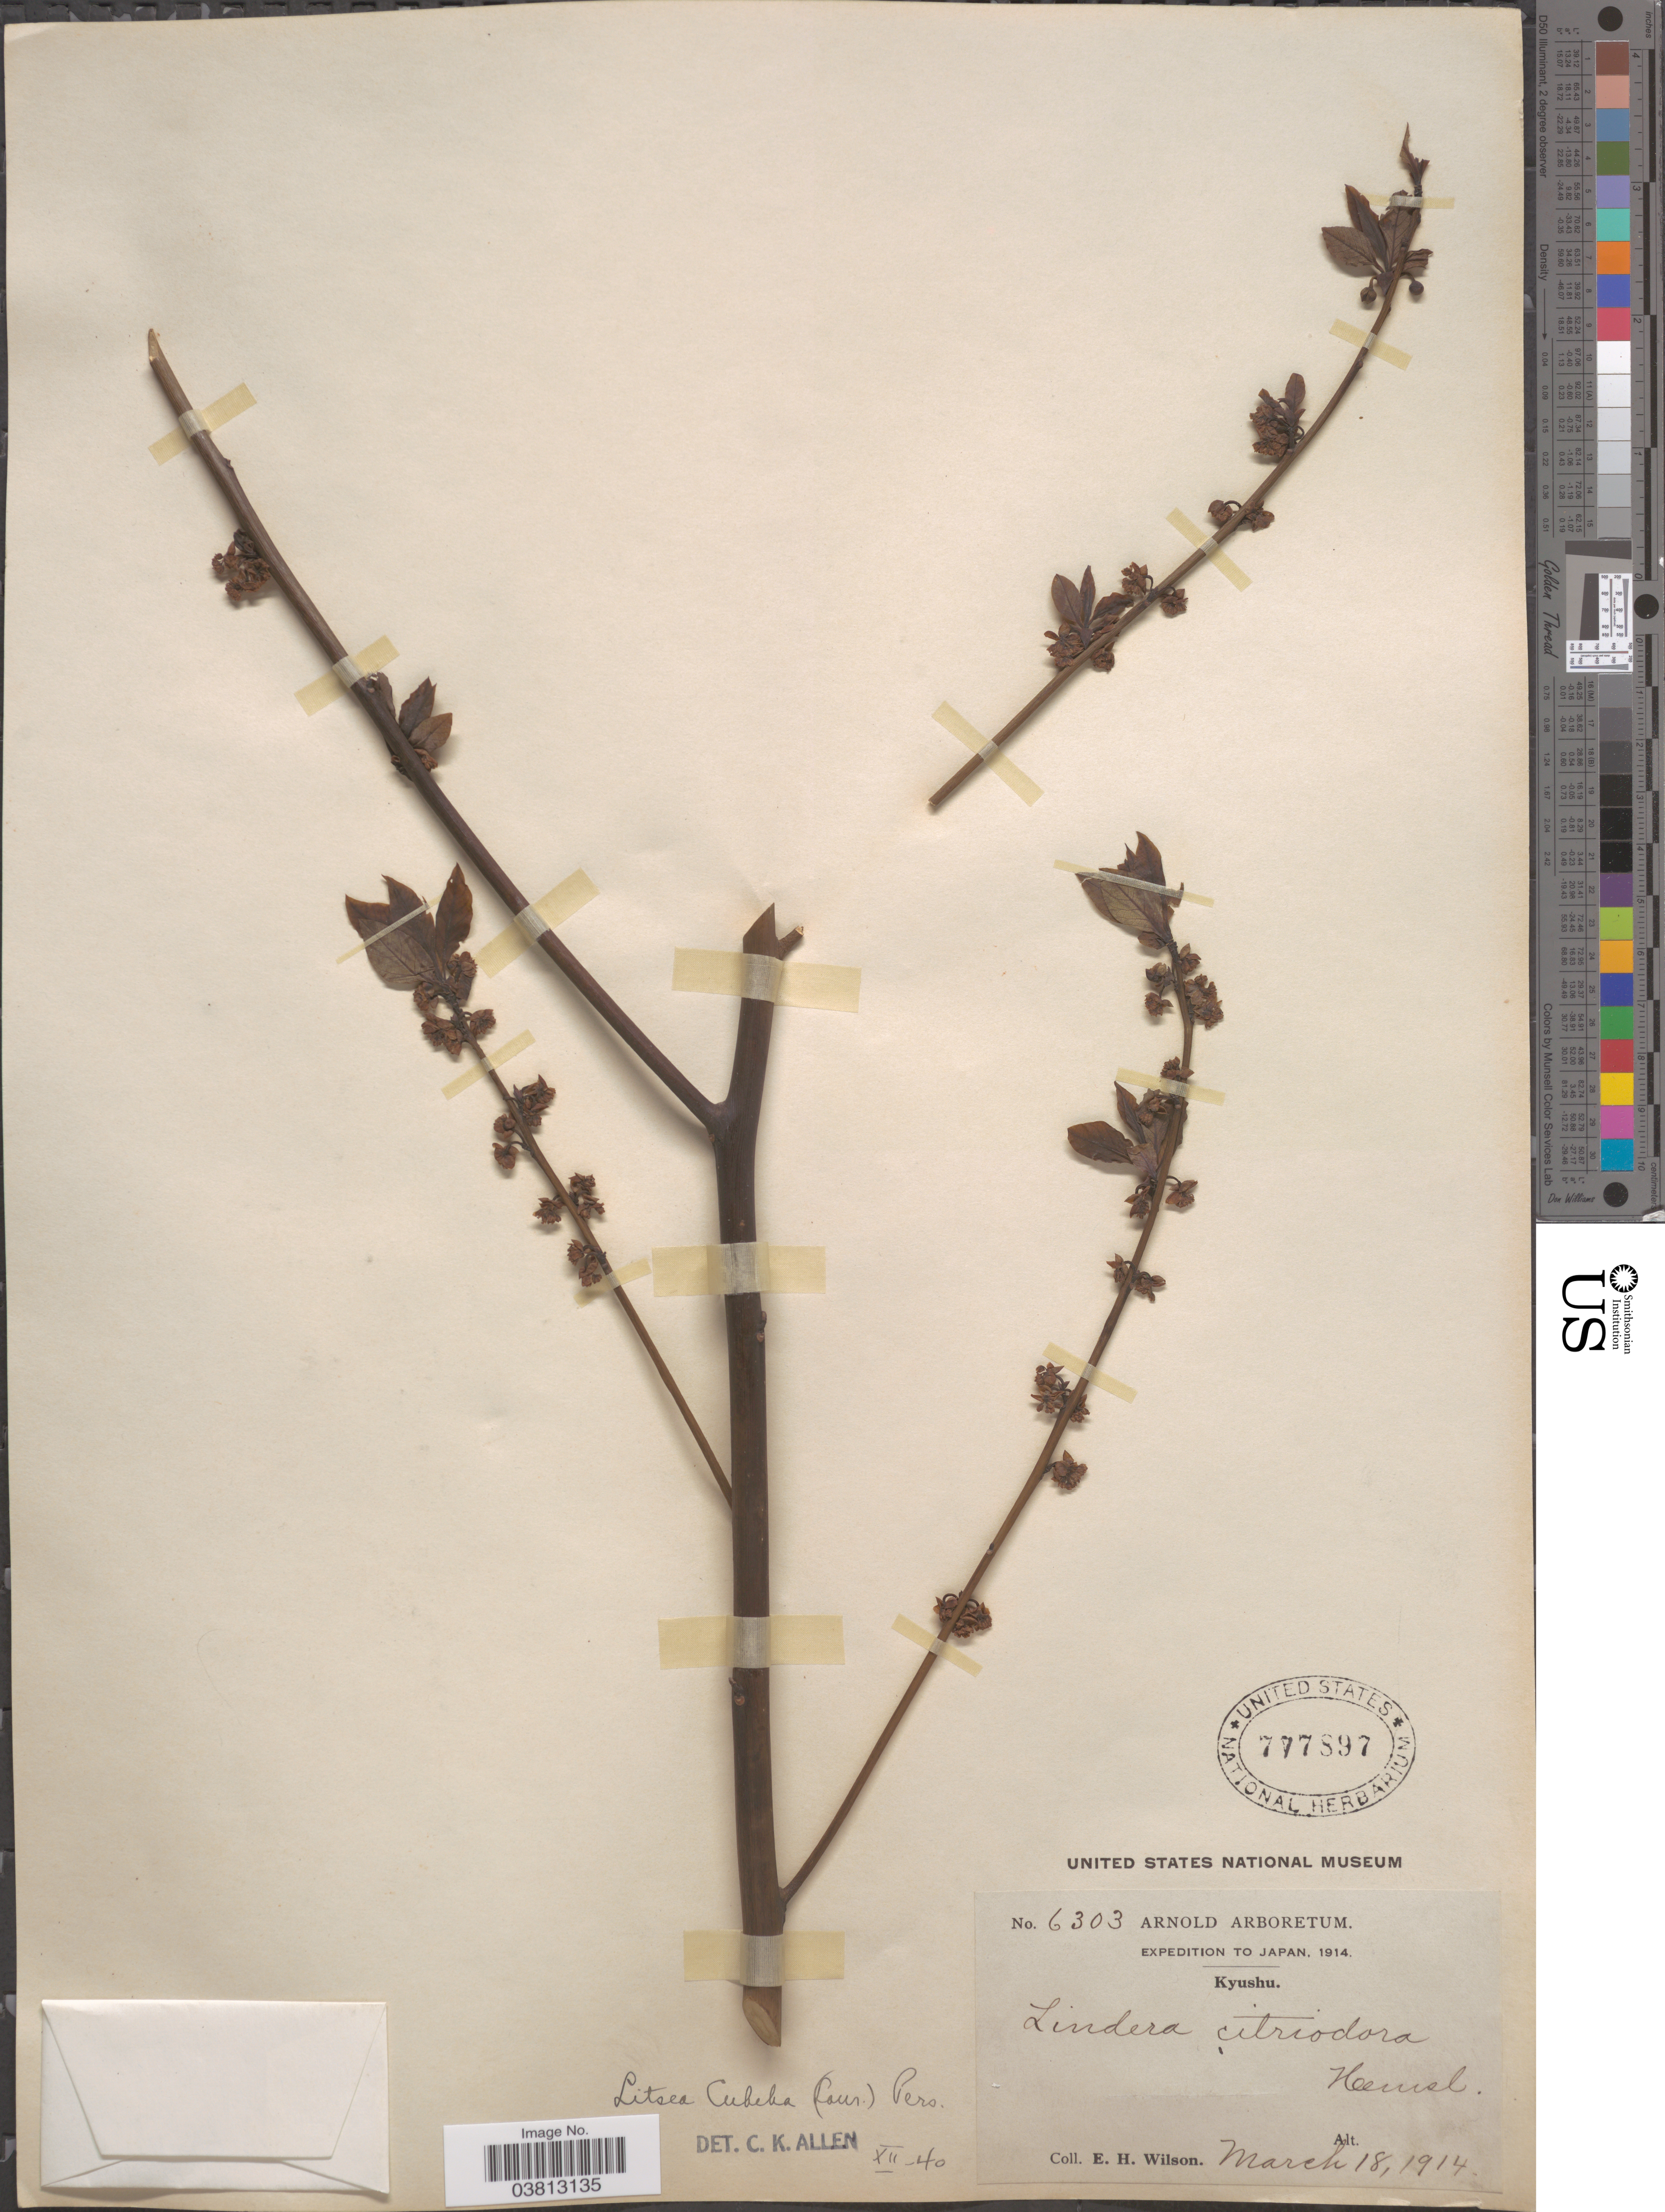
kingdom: Plantae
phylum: Tracheophyta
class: Magnoliopsida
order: Laurales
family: Lauraceae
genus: Litsea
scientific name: Litsea cubeba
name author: (Lour.) Pers.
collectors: E. Wilson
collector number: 6303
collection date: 1914-03-18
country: Japan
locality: Kyushu.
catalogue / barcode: US 777897